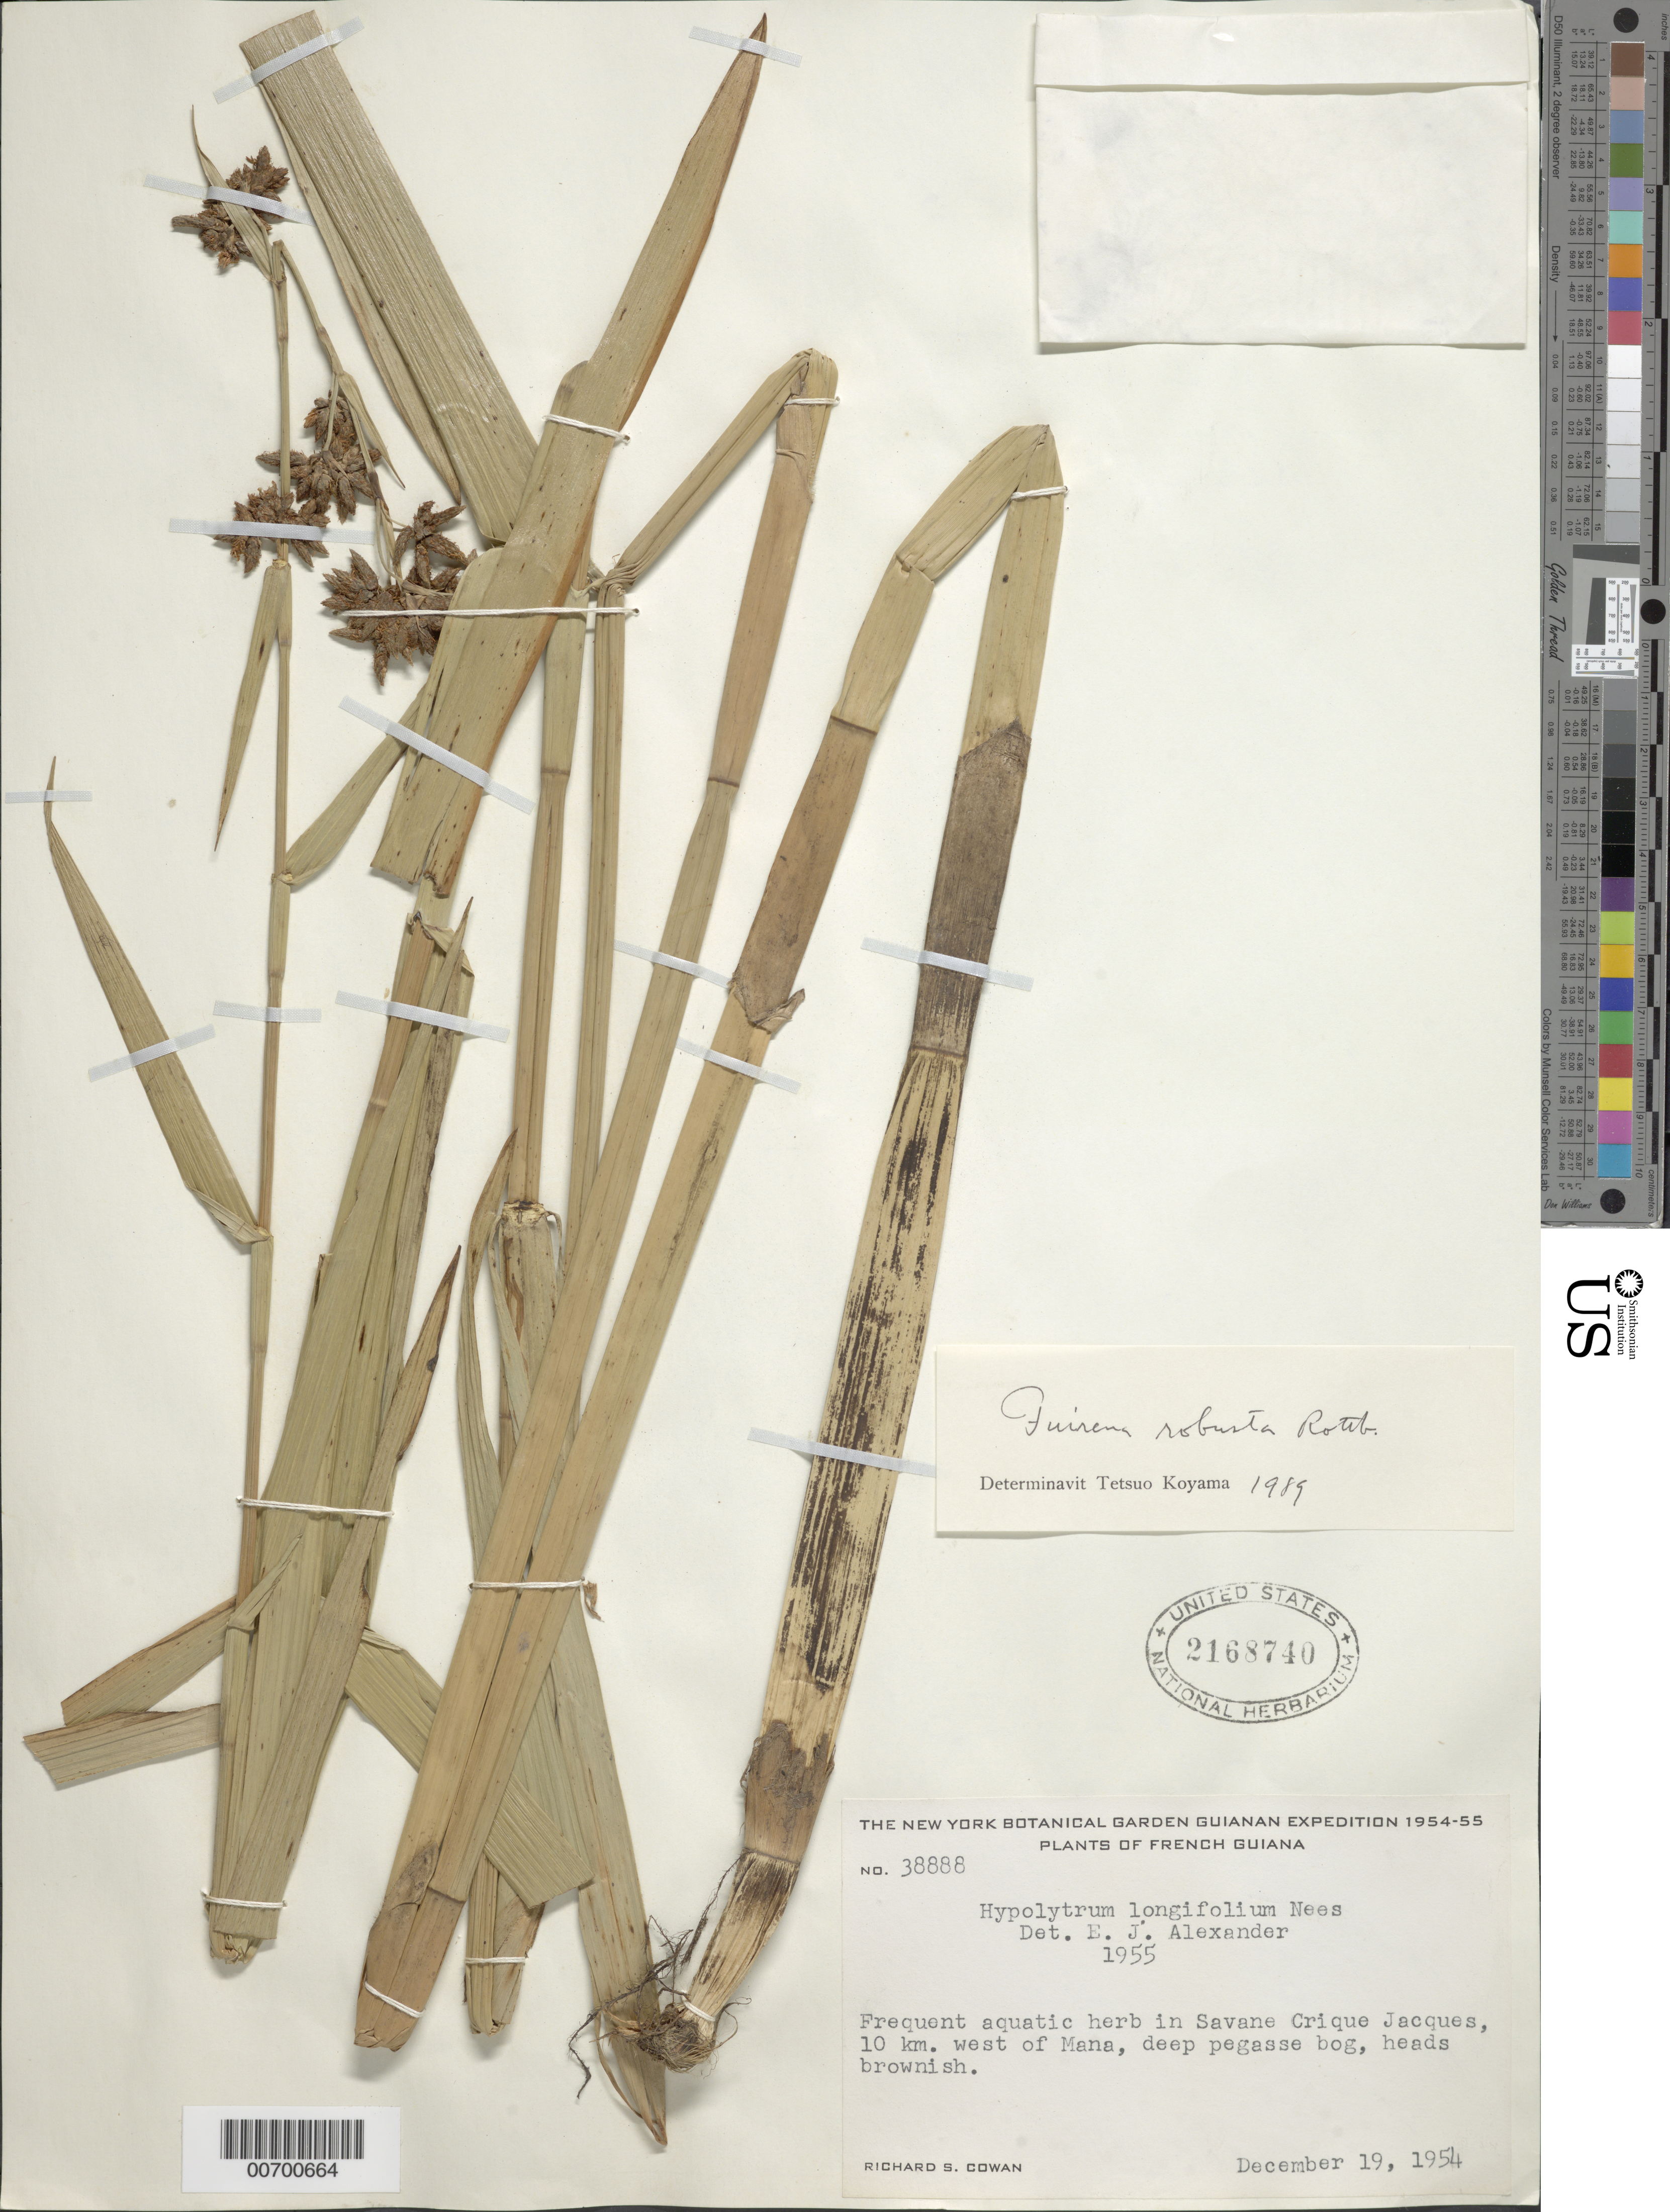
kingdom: Plantae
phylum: Tracheophyta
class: Liliopsida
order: Poales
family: Cyperaceae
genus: Fuirena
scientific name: Fuirena robusta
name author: Kunth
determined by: Koyama, Tetsuo M.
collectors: R. S. Cowan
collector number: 38888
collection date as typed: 19-Dec-54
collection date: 1954-12-19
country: French Guiana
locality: Crique Jacques, near St. Laurent, 10 km W of Mana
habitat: Deep pegase bog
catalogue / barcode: US 2168740